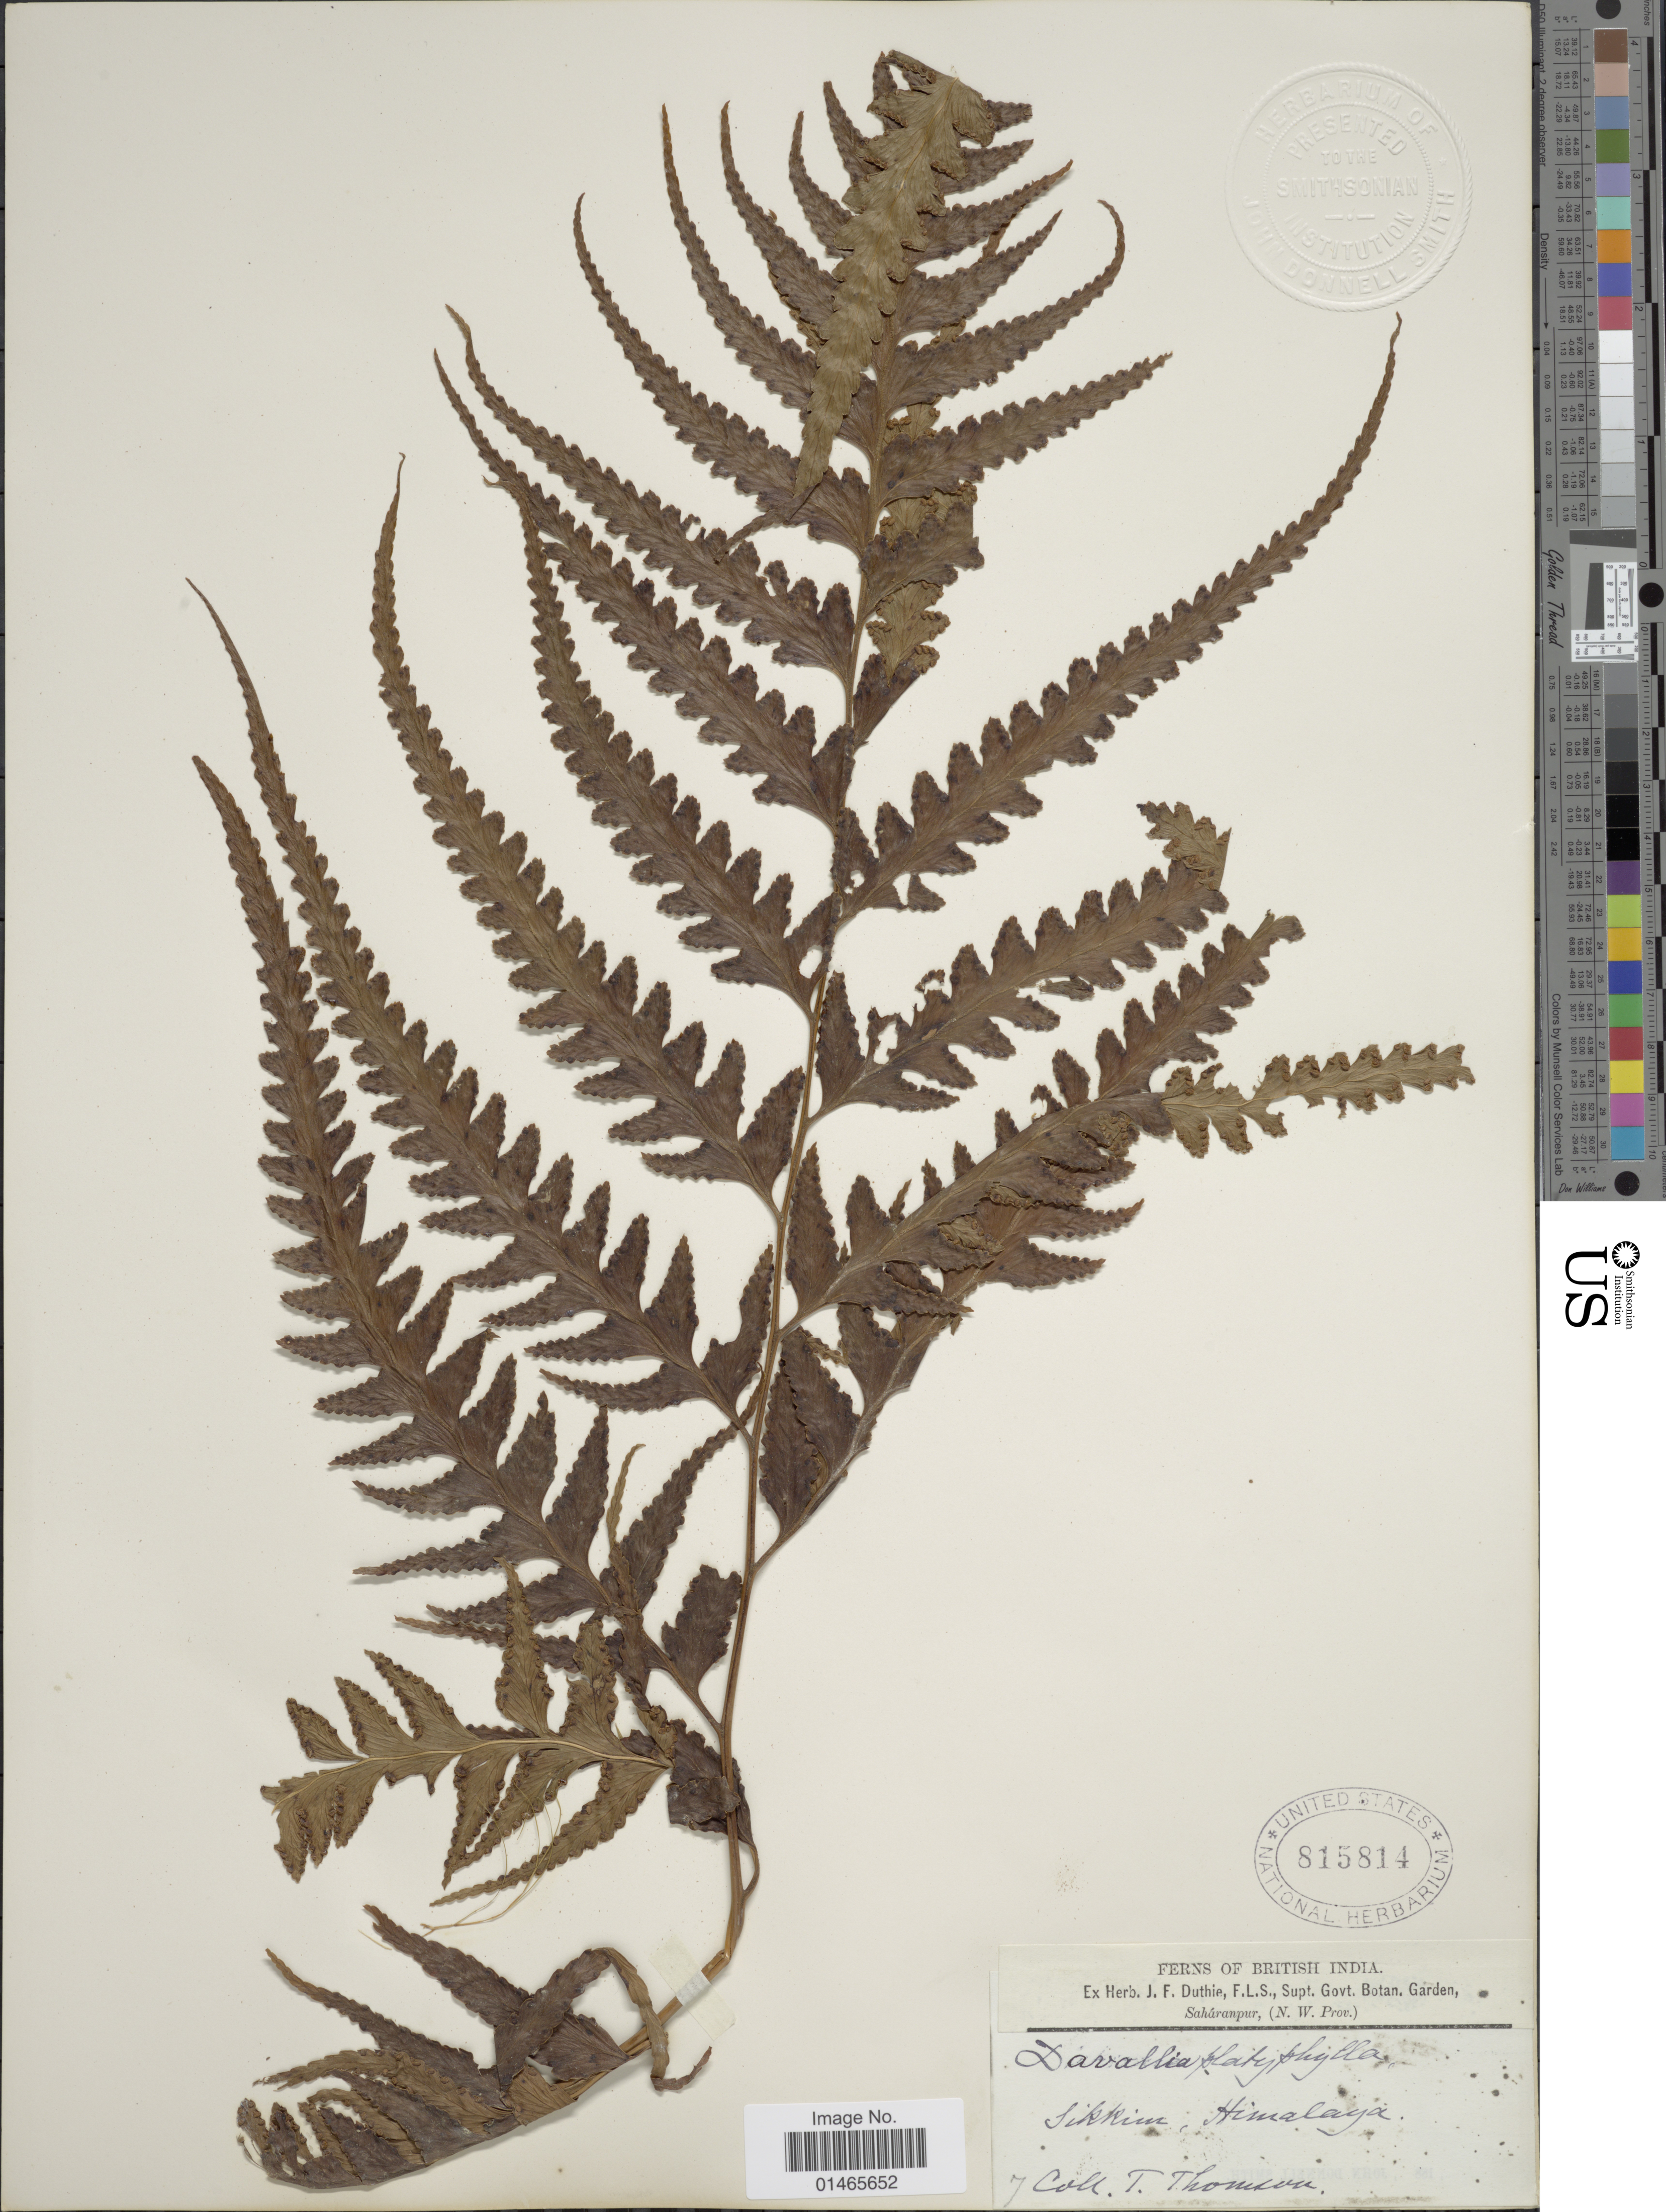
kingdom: Plantae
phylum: Tracheophyta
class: Polypodiopsida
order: Polypodiales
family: Dennstaedtiaceae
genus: Microlepia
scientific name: Microlepia platyphylla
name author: (D. Don) J. Sm.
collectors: T. Thomson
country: India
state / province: Sikkim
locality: British India, Saháranpur, (N.W. Prov), Himalaya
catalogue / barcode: US 815814